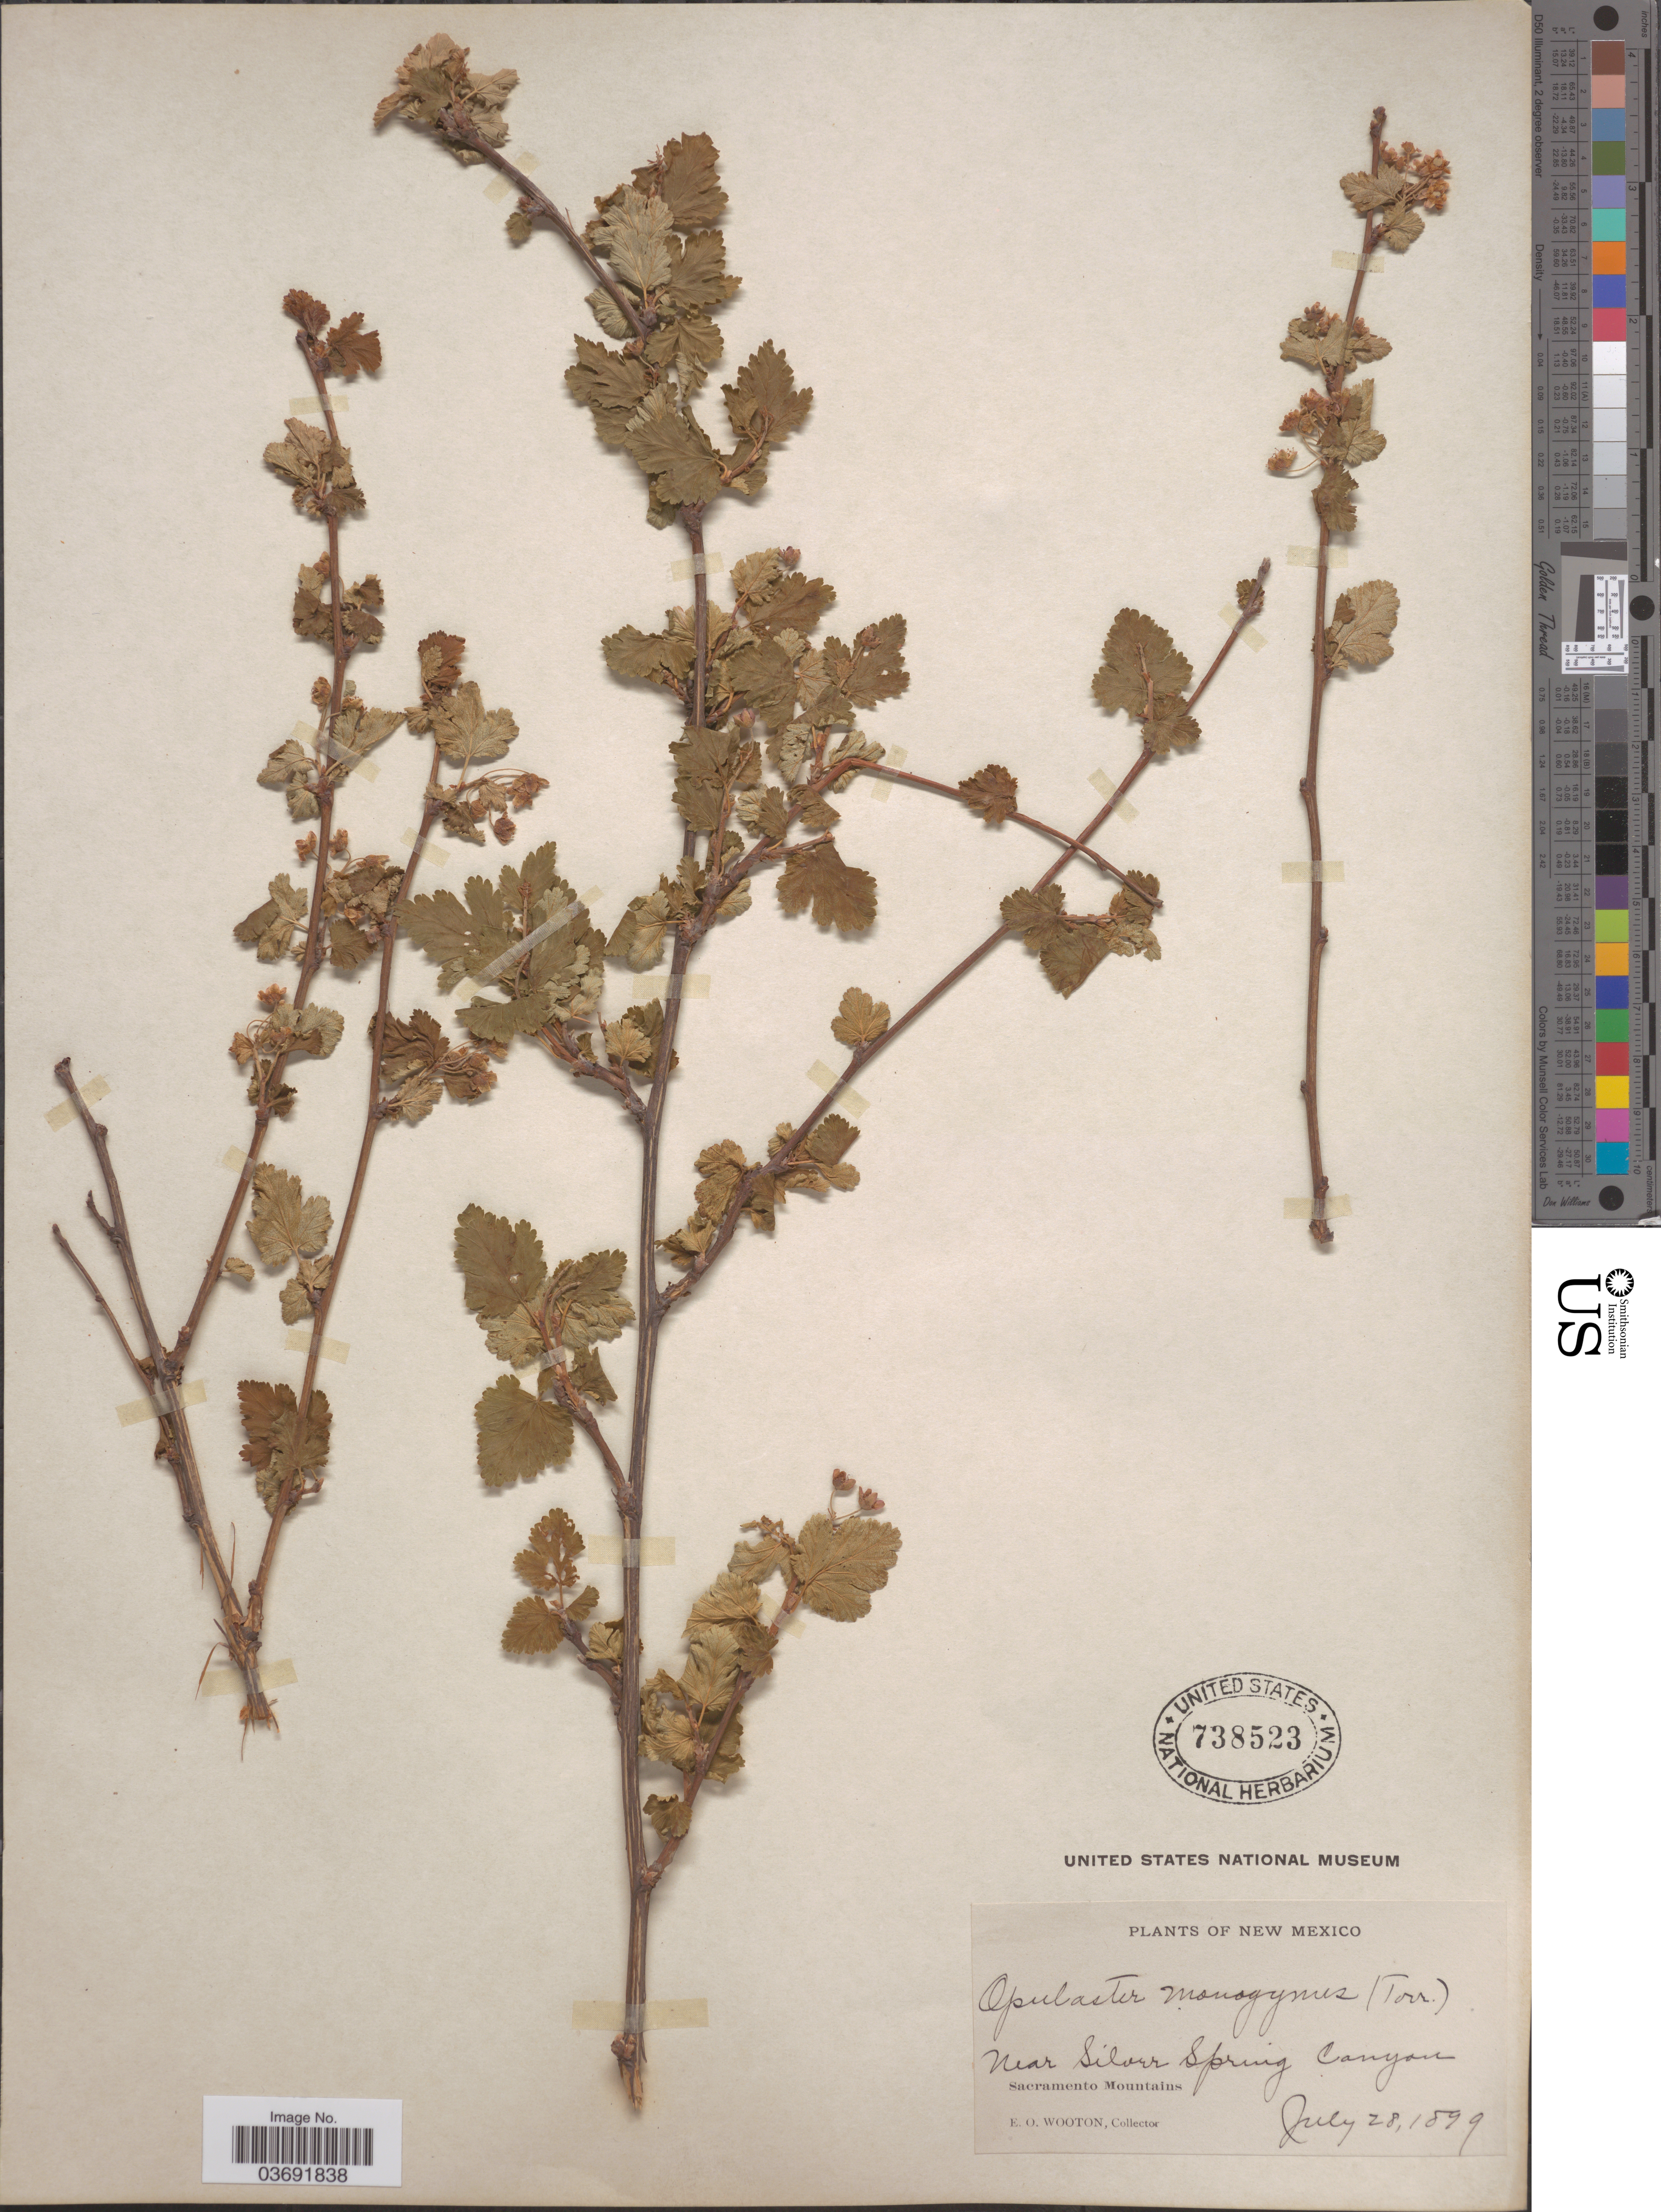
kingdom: Plantae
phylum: Tracheophyta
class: Magnoliopsida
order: Rosales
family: Rosaceae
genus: Physocarpus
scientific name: Physocarpus monogynus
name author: (Torr.) J.M. Coult.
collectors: E. O. Wooton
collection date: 1899-07-28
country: United States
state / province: New Mexico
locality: Near Silver Spring Canyon. Sacramento Mountains.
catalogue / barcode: US 738523